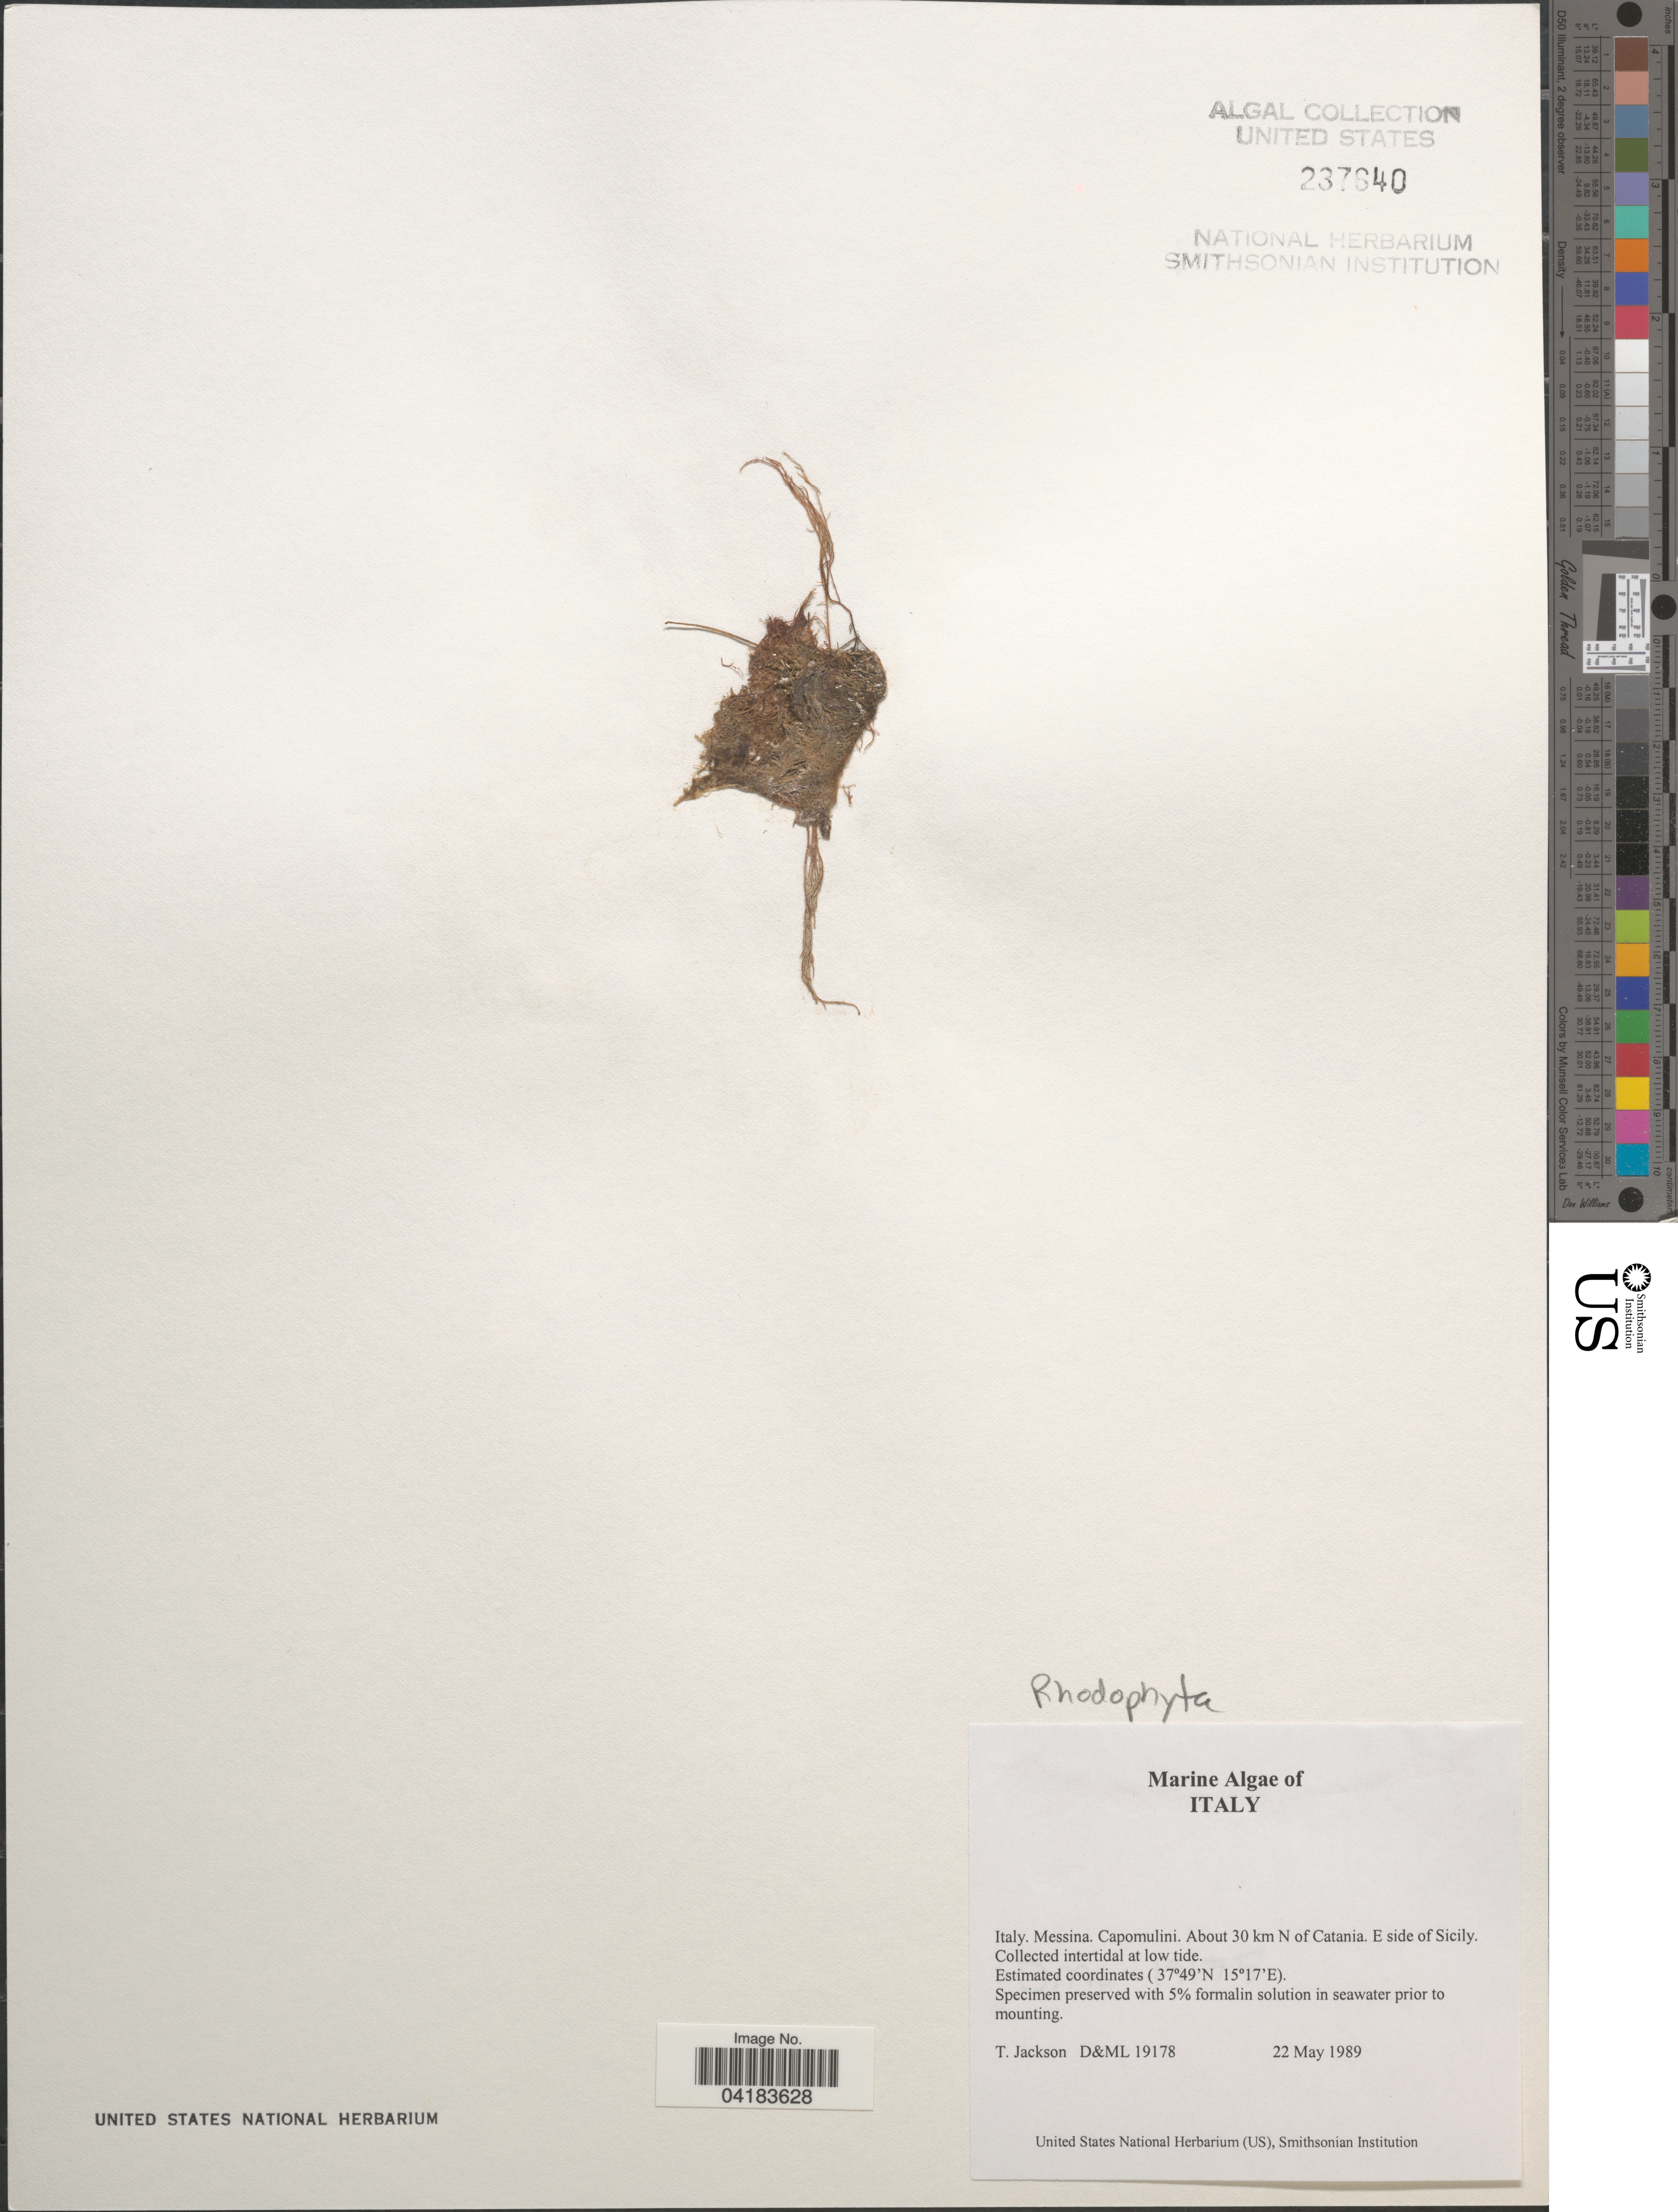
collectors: T. Jackson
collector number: D&ML19178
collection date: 1989-05-22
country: Italy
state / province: Siciliana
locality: Messina. Capomulini. About 30 km N of Catania. E side of Sicily.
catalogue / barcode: US 237640